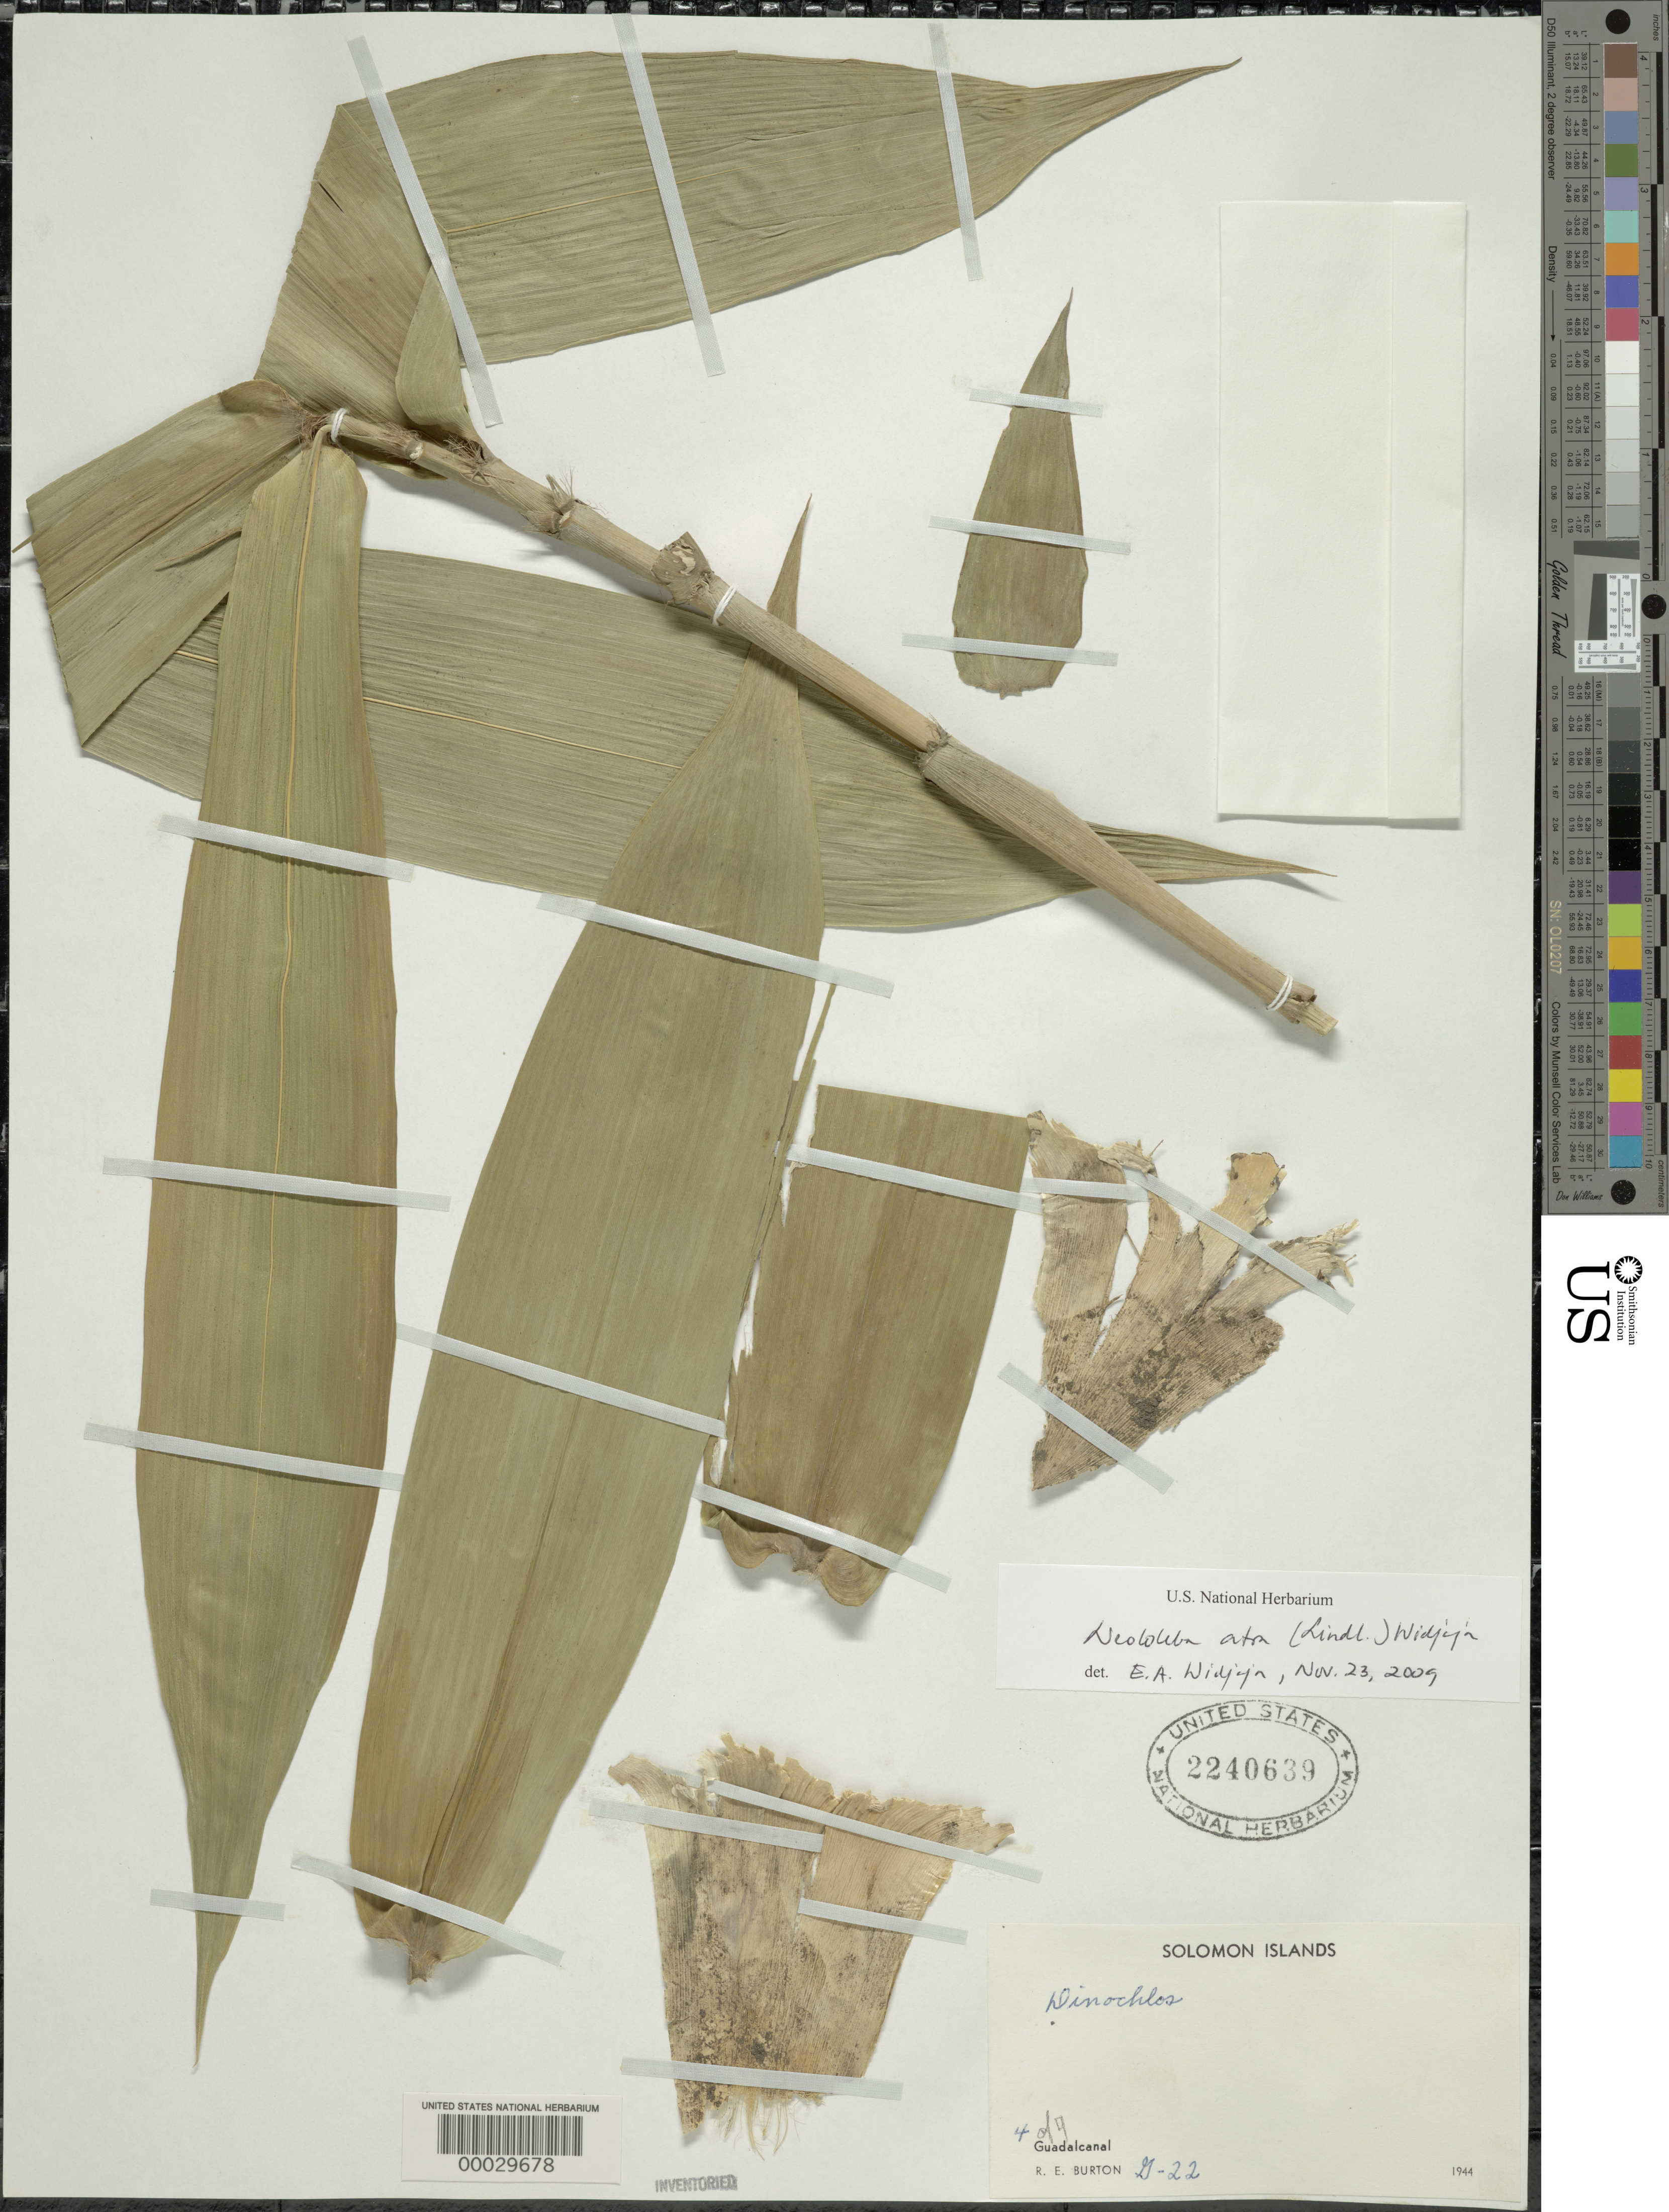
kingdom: Plantae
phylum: Tracheophyta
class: Liliopsida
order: Poales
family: Poaceae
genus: Neololeba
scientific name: Neololeba atra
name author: (Lindl.) Widjaja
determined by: Widjaja, E. A.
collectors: R. Burton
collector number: G-22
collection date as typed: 1944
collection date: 1944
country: Solomon Islands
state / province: Guadalcanal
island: Guadalcanal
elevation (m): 1100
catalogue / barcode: US 2240639